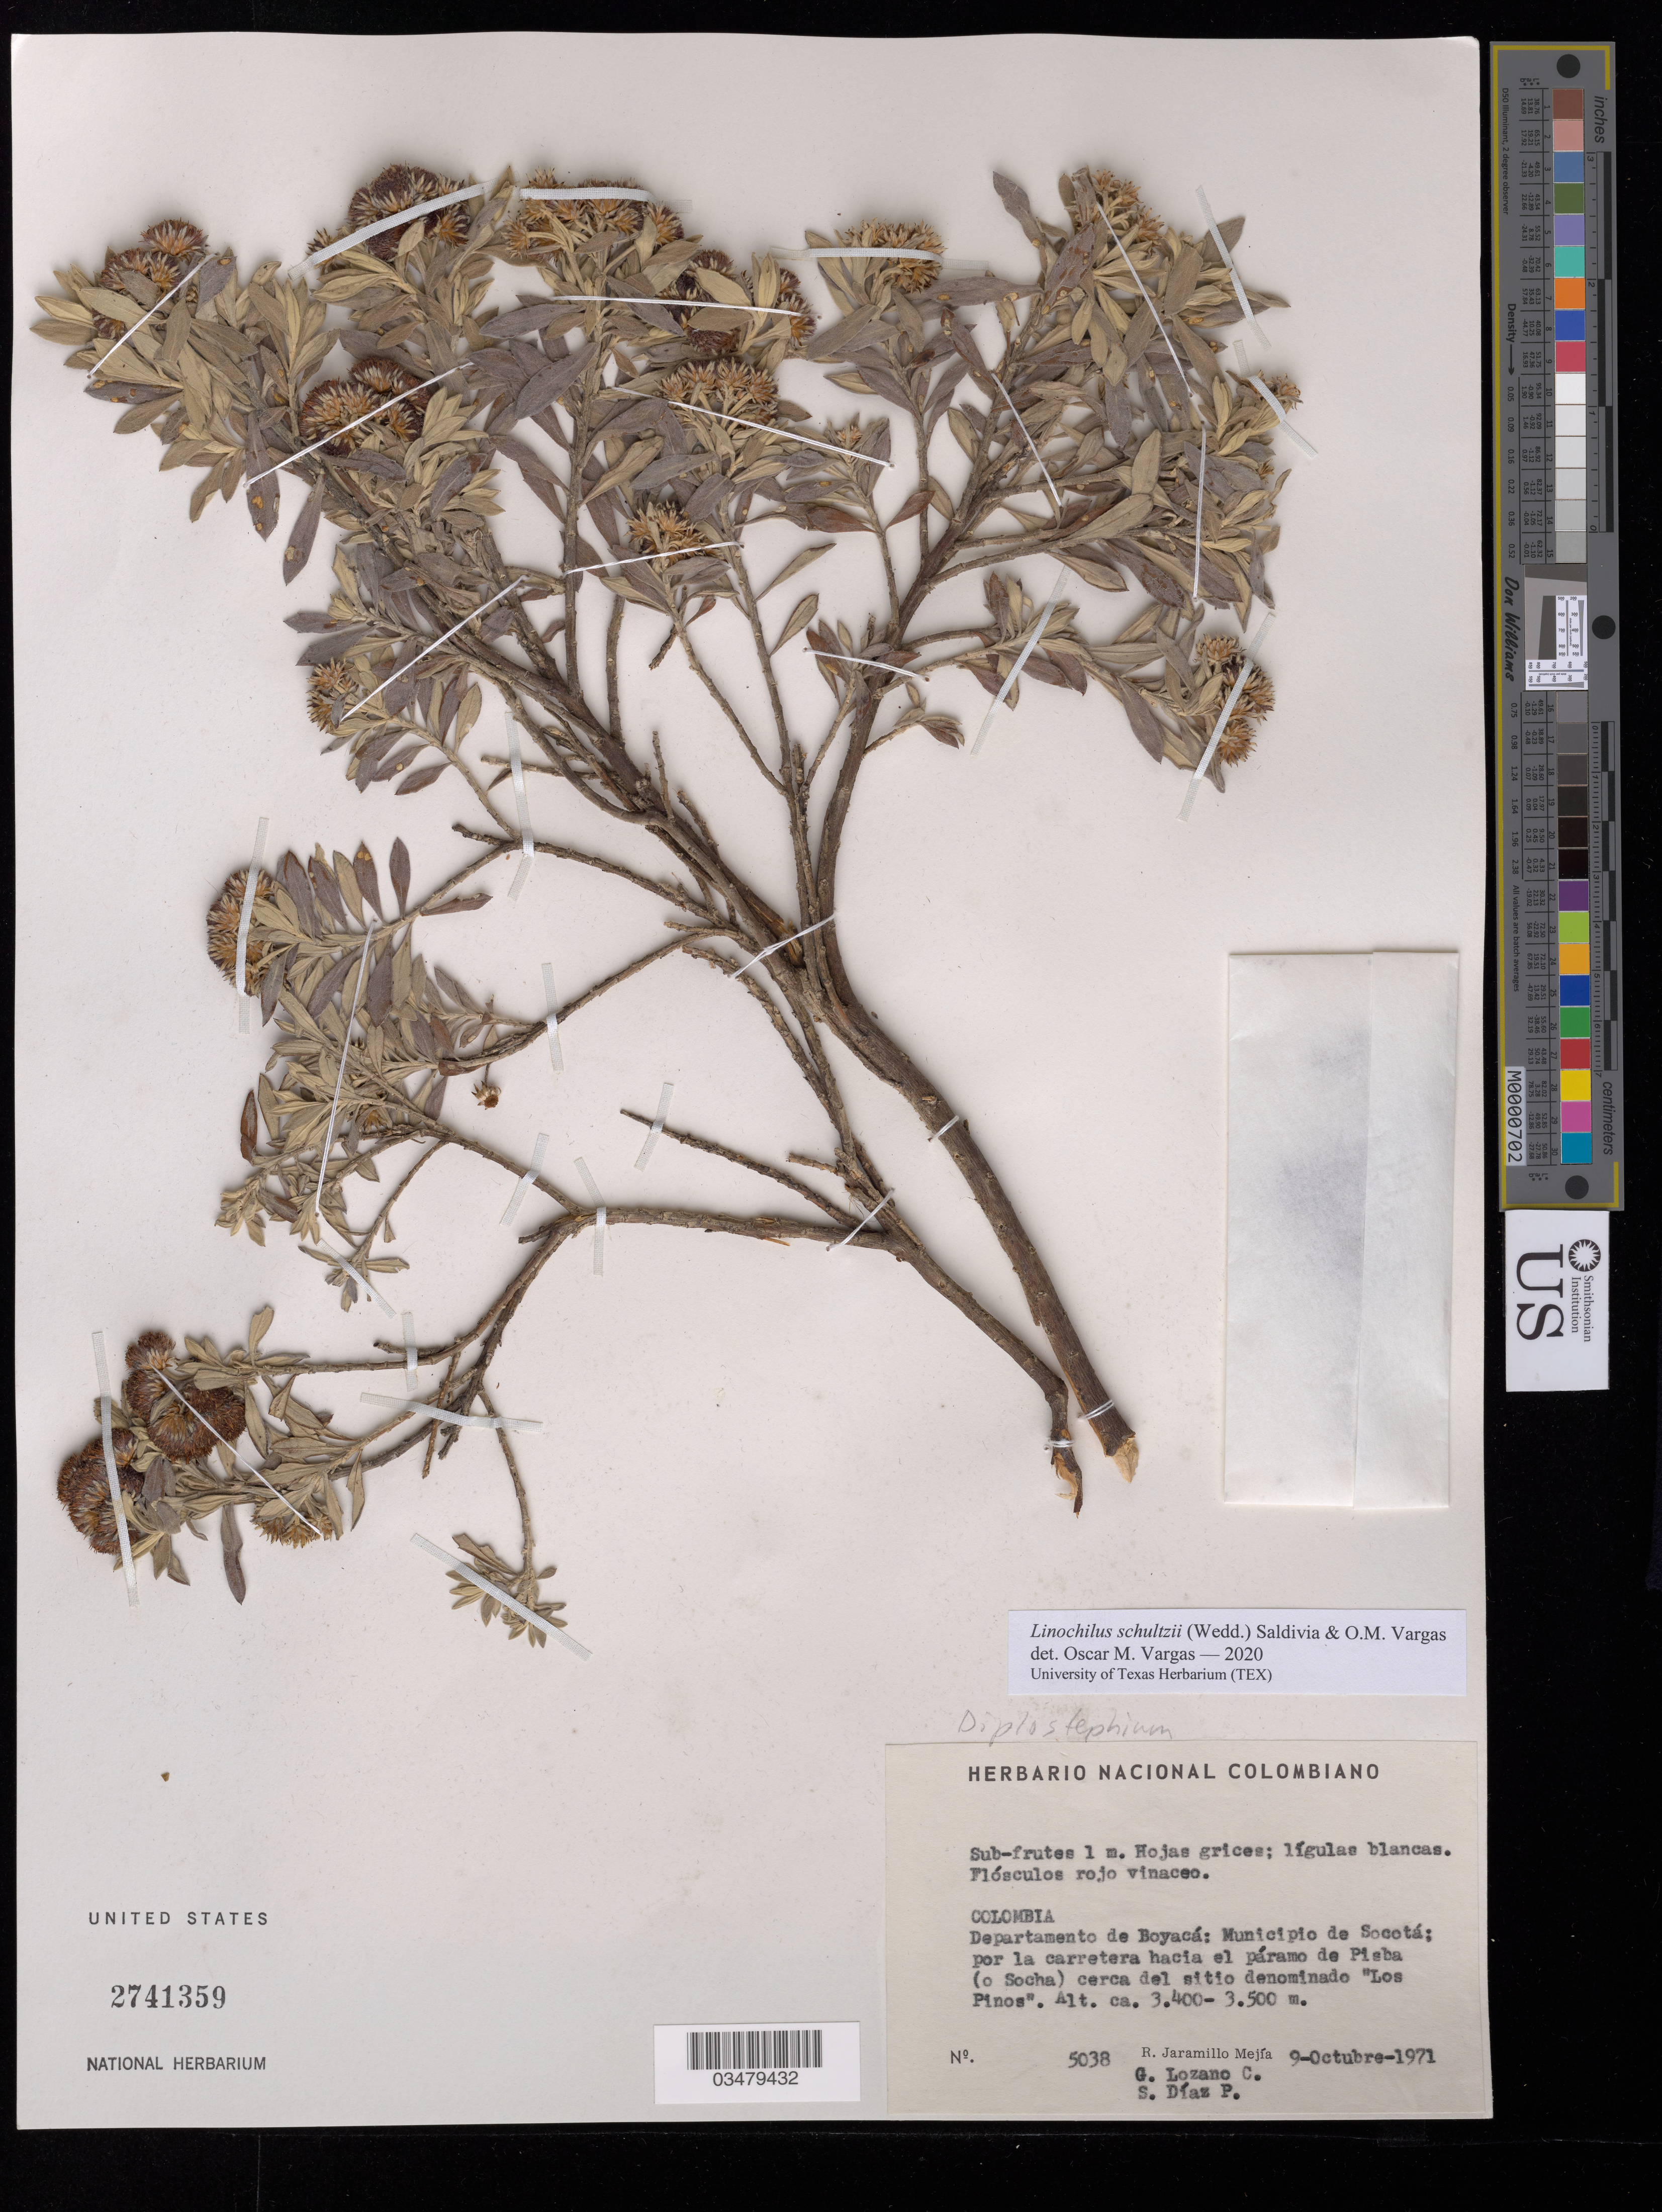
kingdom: Plantae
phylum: Tracheophyta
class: Magnoliopsida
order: Asterales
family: Asteraceae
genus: Linochilus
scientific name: Linochilus schultzii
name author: (Wedd.) Saldivia & O.M. Vargas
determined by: Vargas, Oscar M.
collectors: R. Jaramillo M., G. Lozano-Contreras & S. Díaz Píedrahíta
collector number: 5038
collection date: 1971-10-09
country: Colombia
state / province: Boyacá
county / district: Socotá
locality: Páramo de Pisba. Por la carretera hacia el páramo, en el sitio denominado "Los Pinos".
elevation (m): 3400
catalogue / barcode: US 2471359